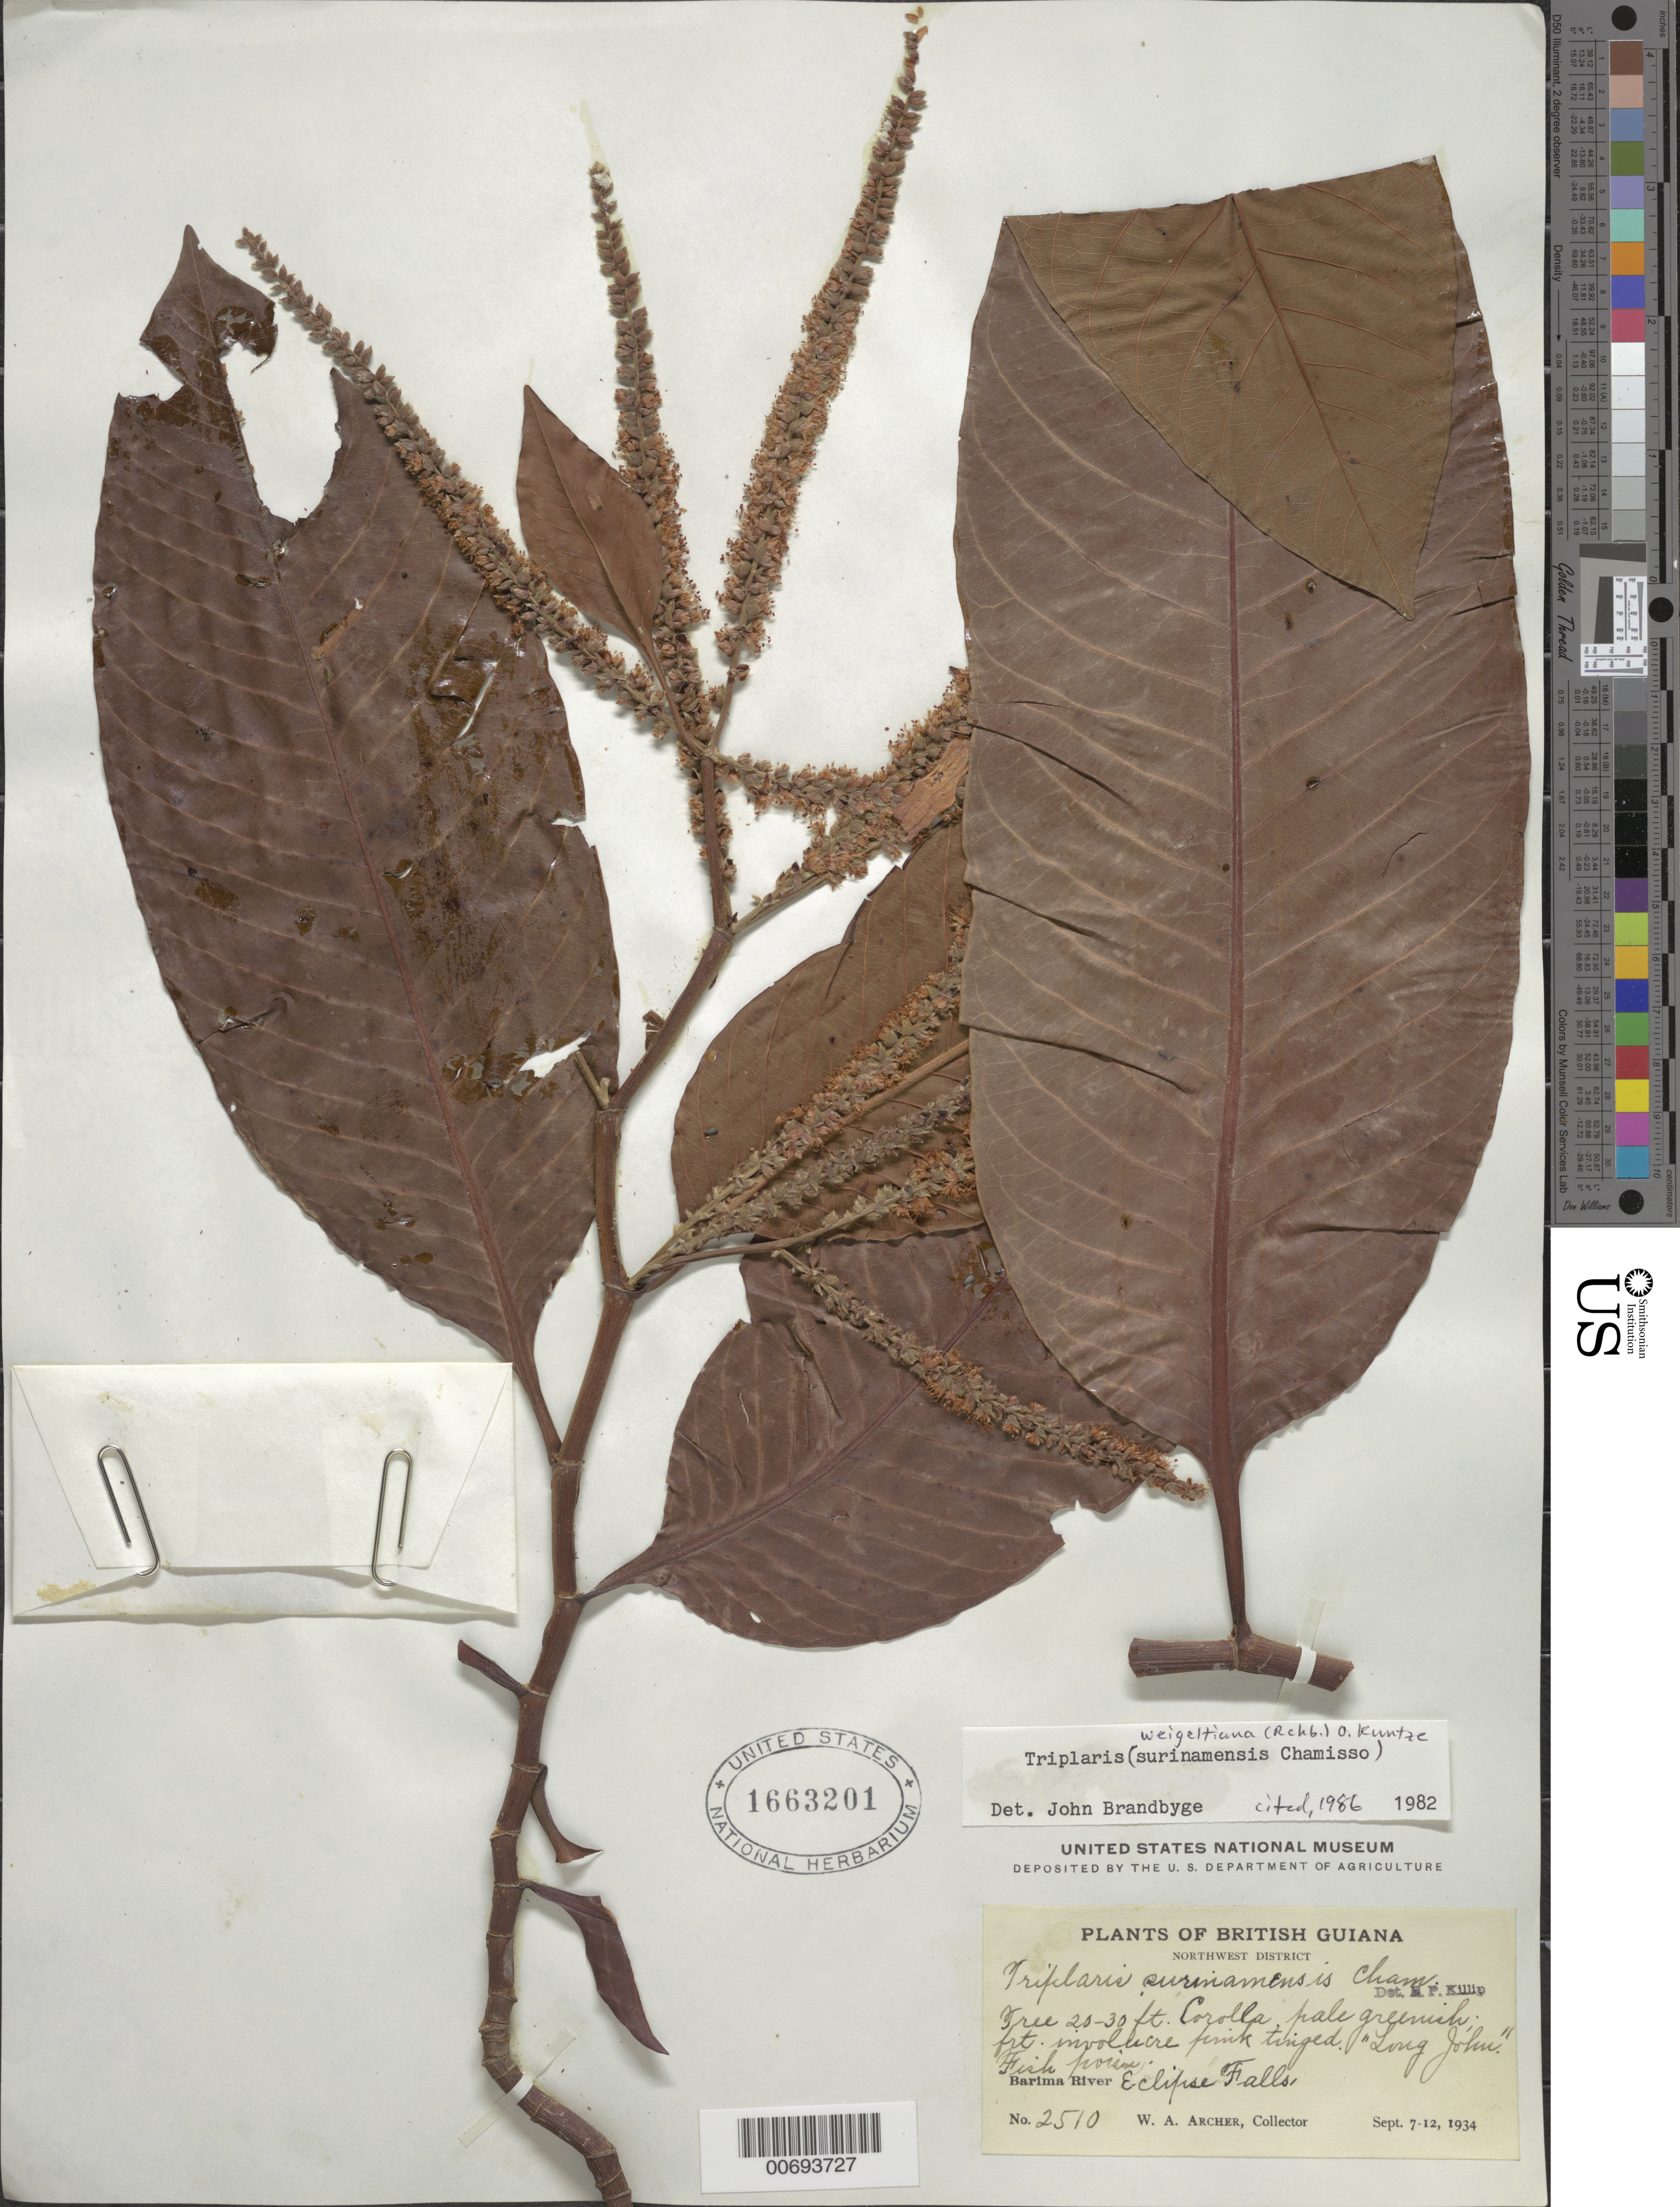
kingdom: Plantae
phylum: Tracheophyta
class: Magnoliopsida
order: Caryophyllales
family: Polygonaceae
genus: Triplaris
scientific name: Triplaris weigeltiana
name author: (Rchb.) Kuntze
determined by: Brandbyge, J.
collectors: W. A. Archer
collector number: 2510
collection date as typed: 7-Sep-34 to 12-Sep-34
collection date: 1934-09-07/1934-09-12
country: Guyana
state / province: Barima-Waini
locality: Barima R., Eclipse Falls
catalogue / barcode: US 1663201